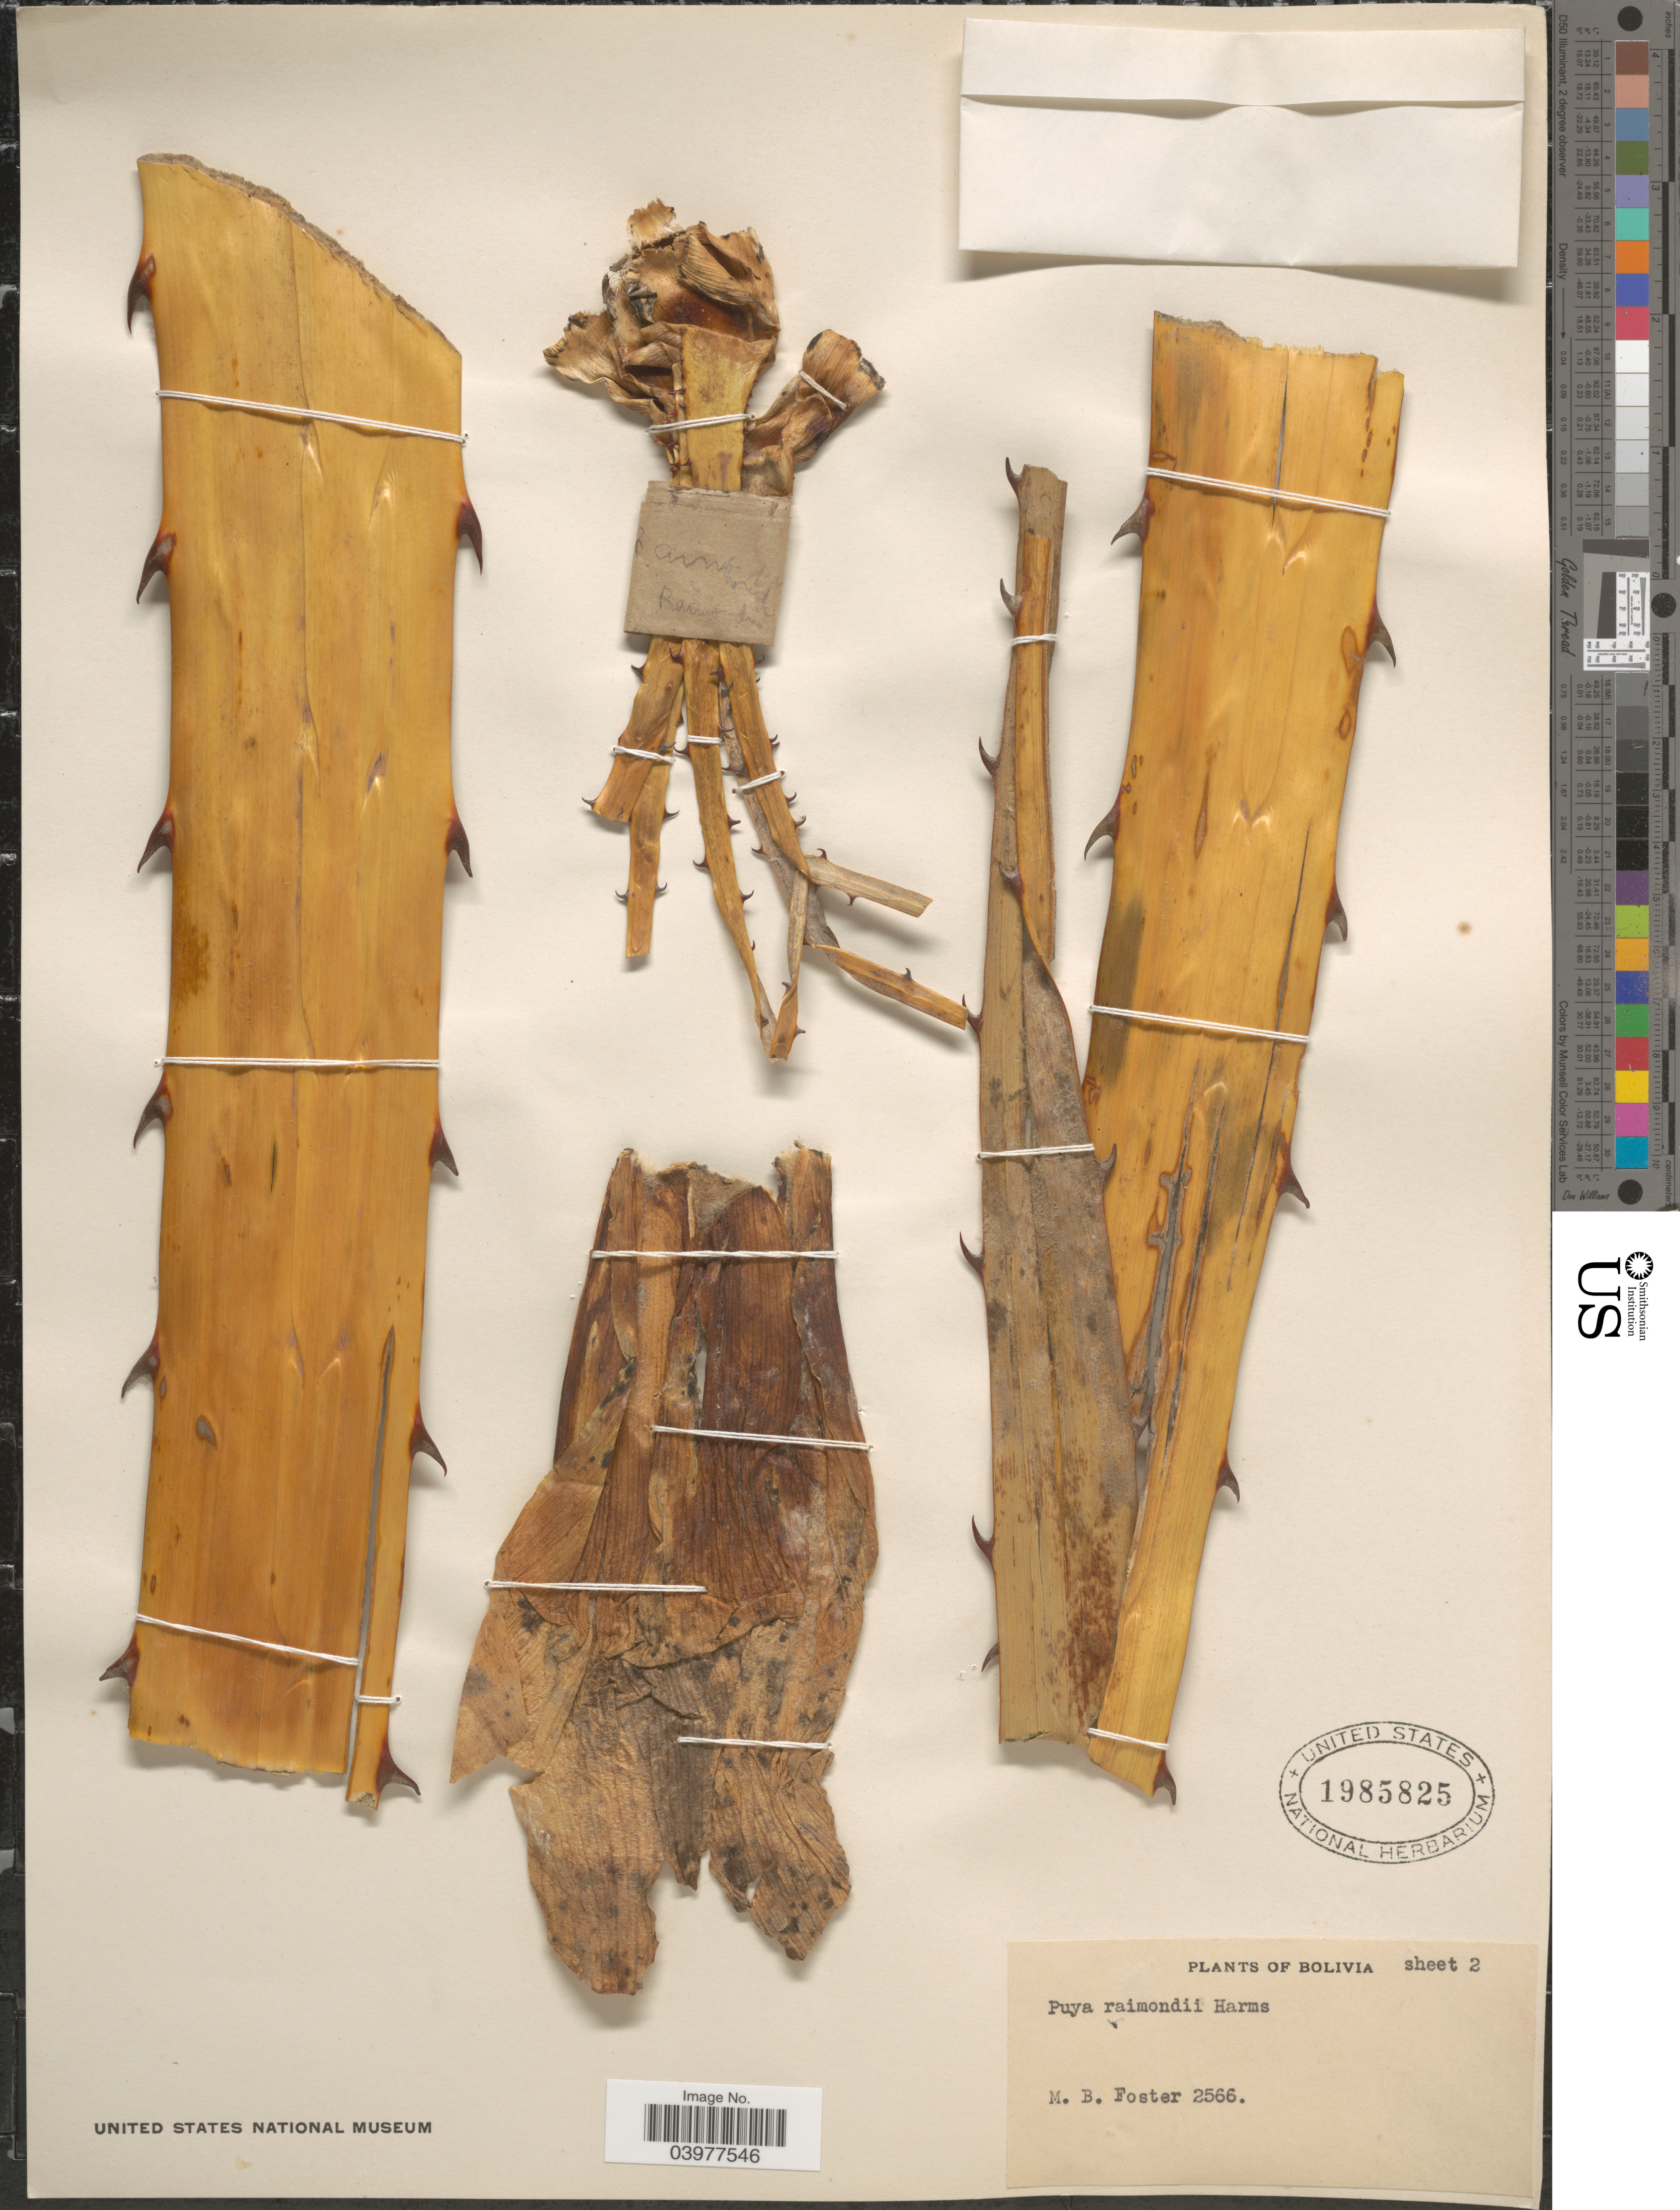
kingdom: Plantae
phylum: Tracheophyta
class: Liliopsida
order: Poales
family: Bromeliaceae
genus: Puya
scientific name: Puya raimondii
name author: Harms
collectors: M. B. Foster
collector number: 2566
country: Bolivia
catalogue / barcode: US 1985825